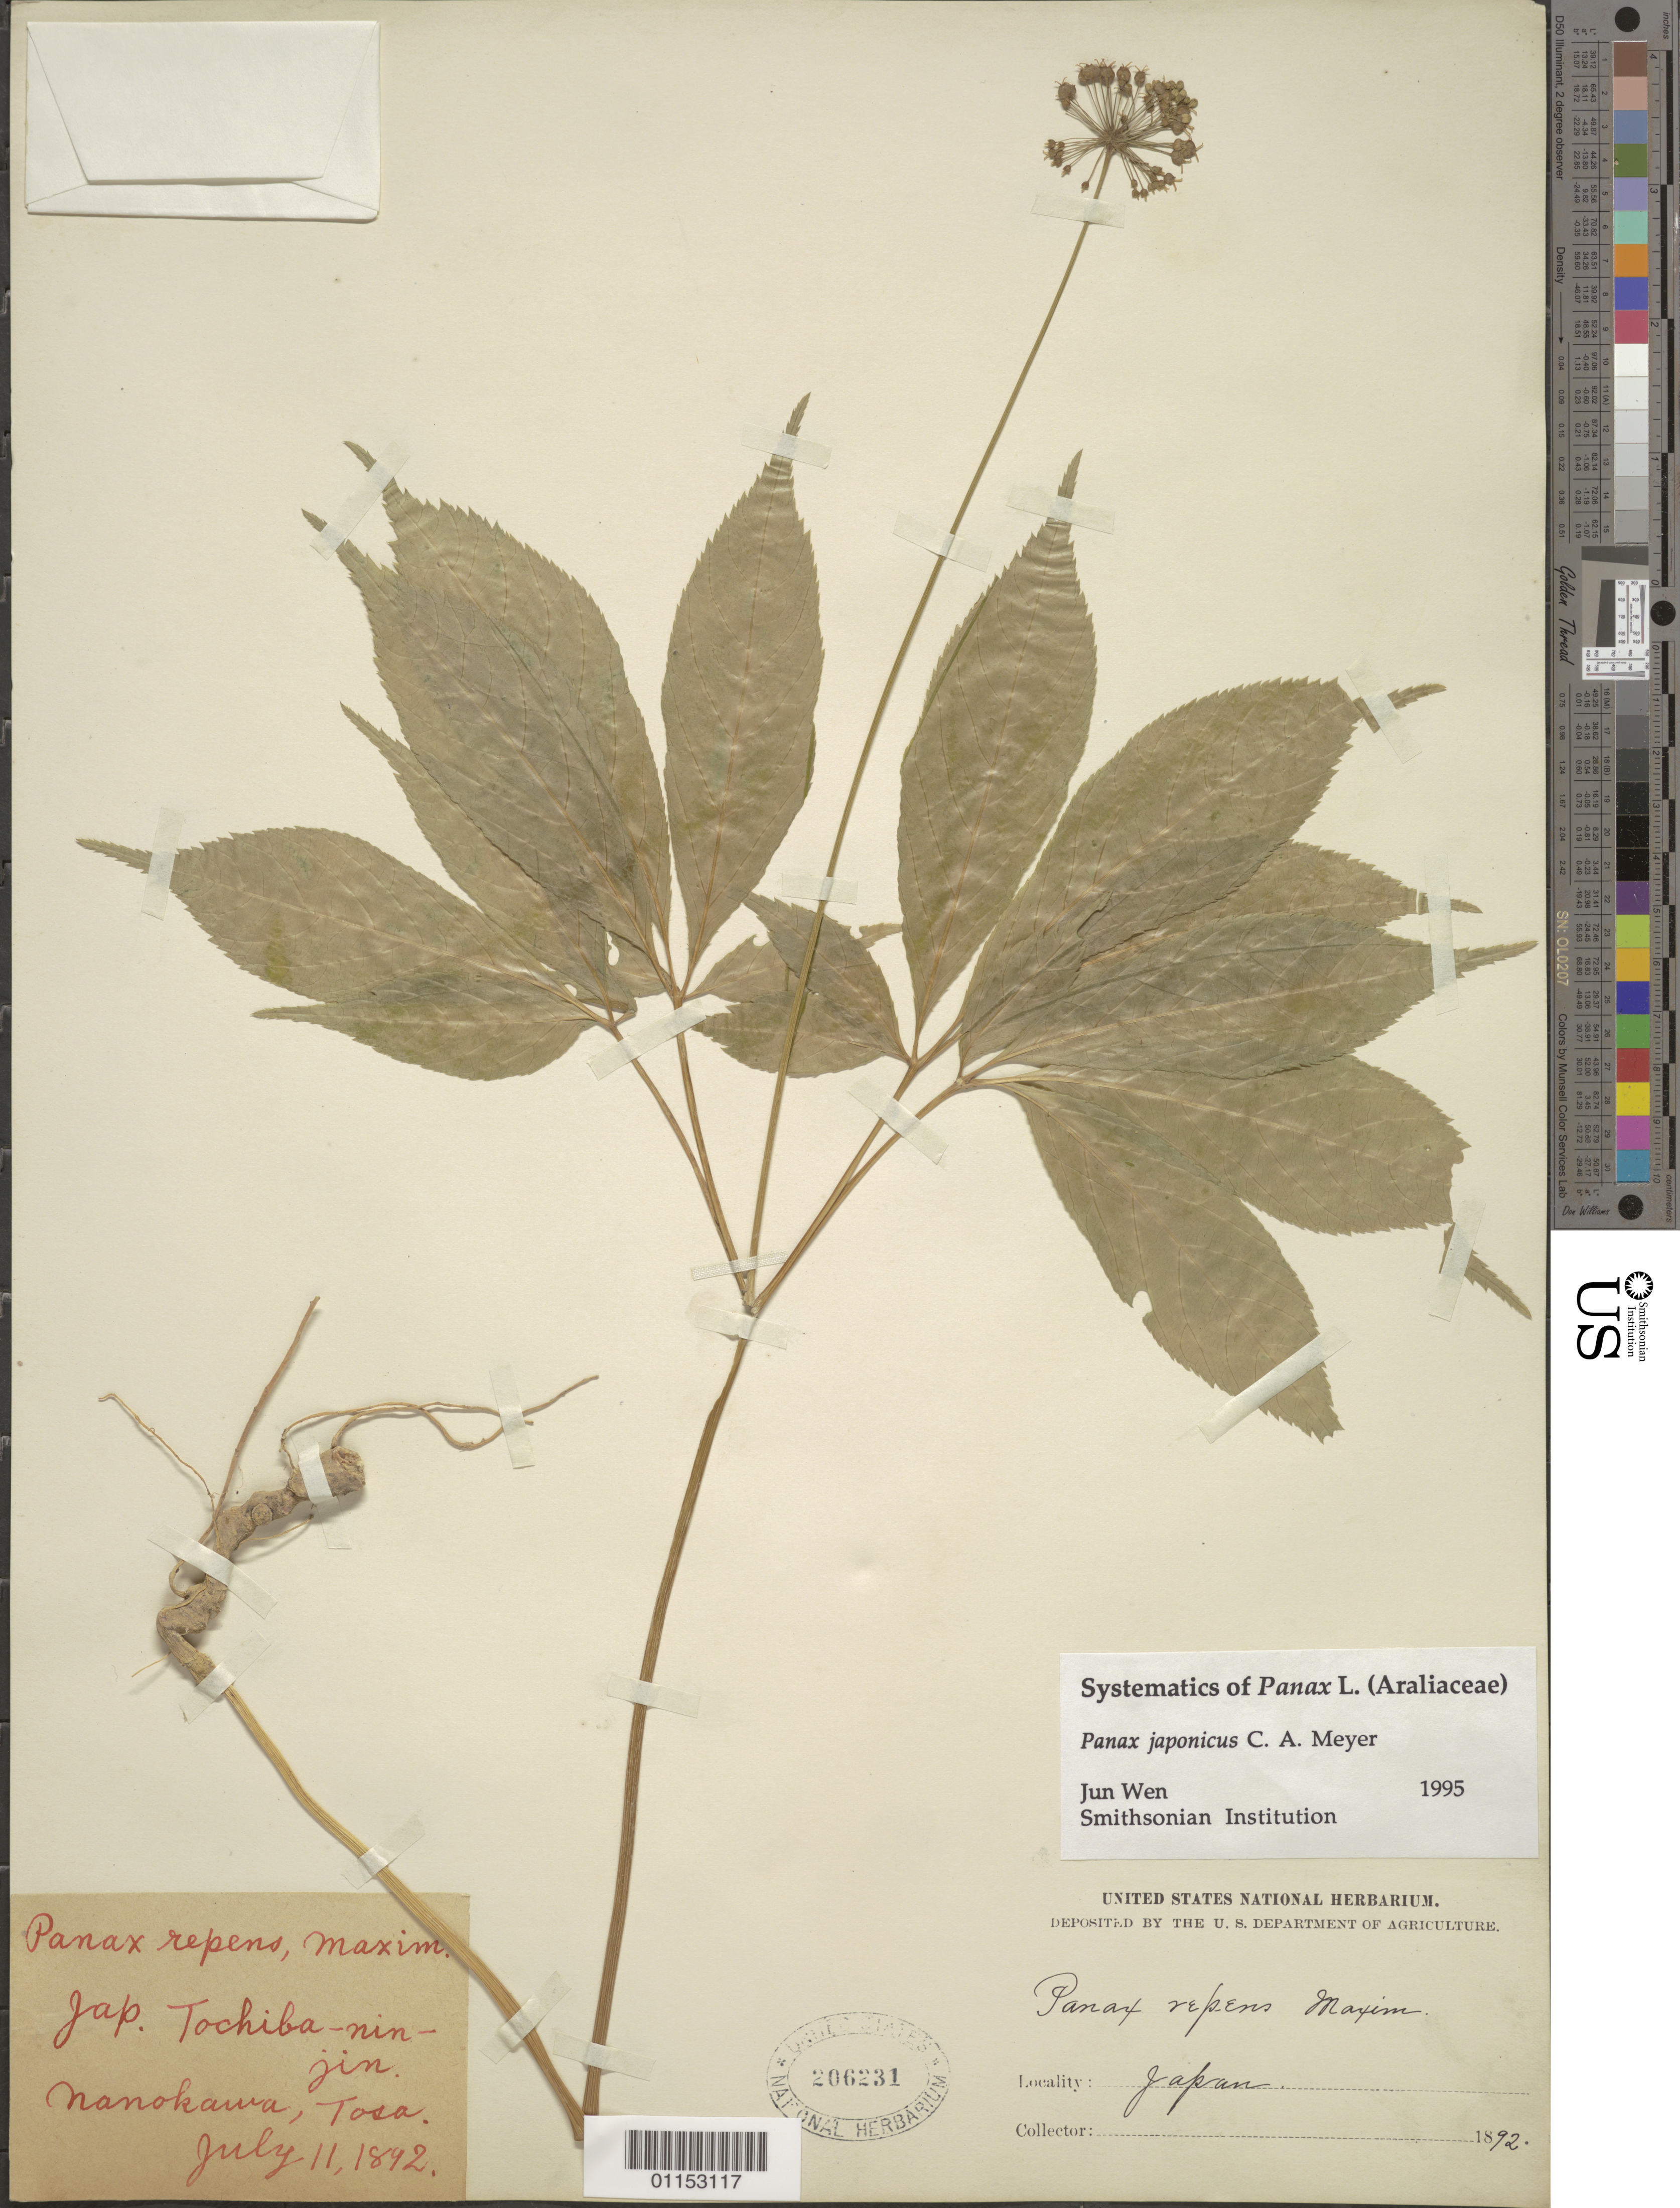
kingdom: Plantae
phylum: Tracheophyta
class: Magnoliopsida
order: Apiales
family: Araliaceae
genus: Panax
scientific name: Panax japonicus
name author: (Nees) C.A. Mey.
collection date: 1892-07-11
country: Japan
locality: Nanokawa, Tosa.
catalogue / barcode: US 206231